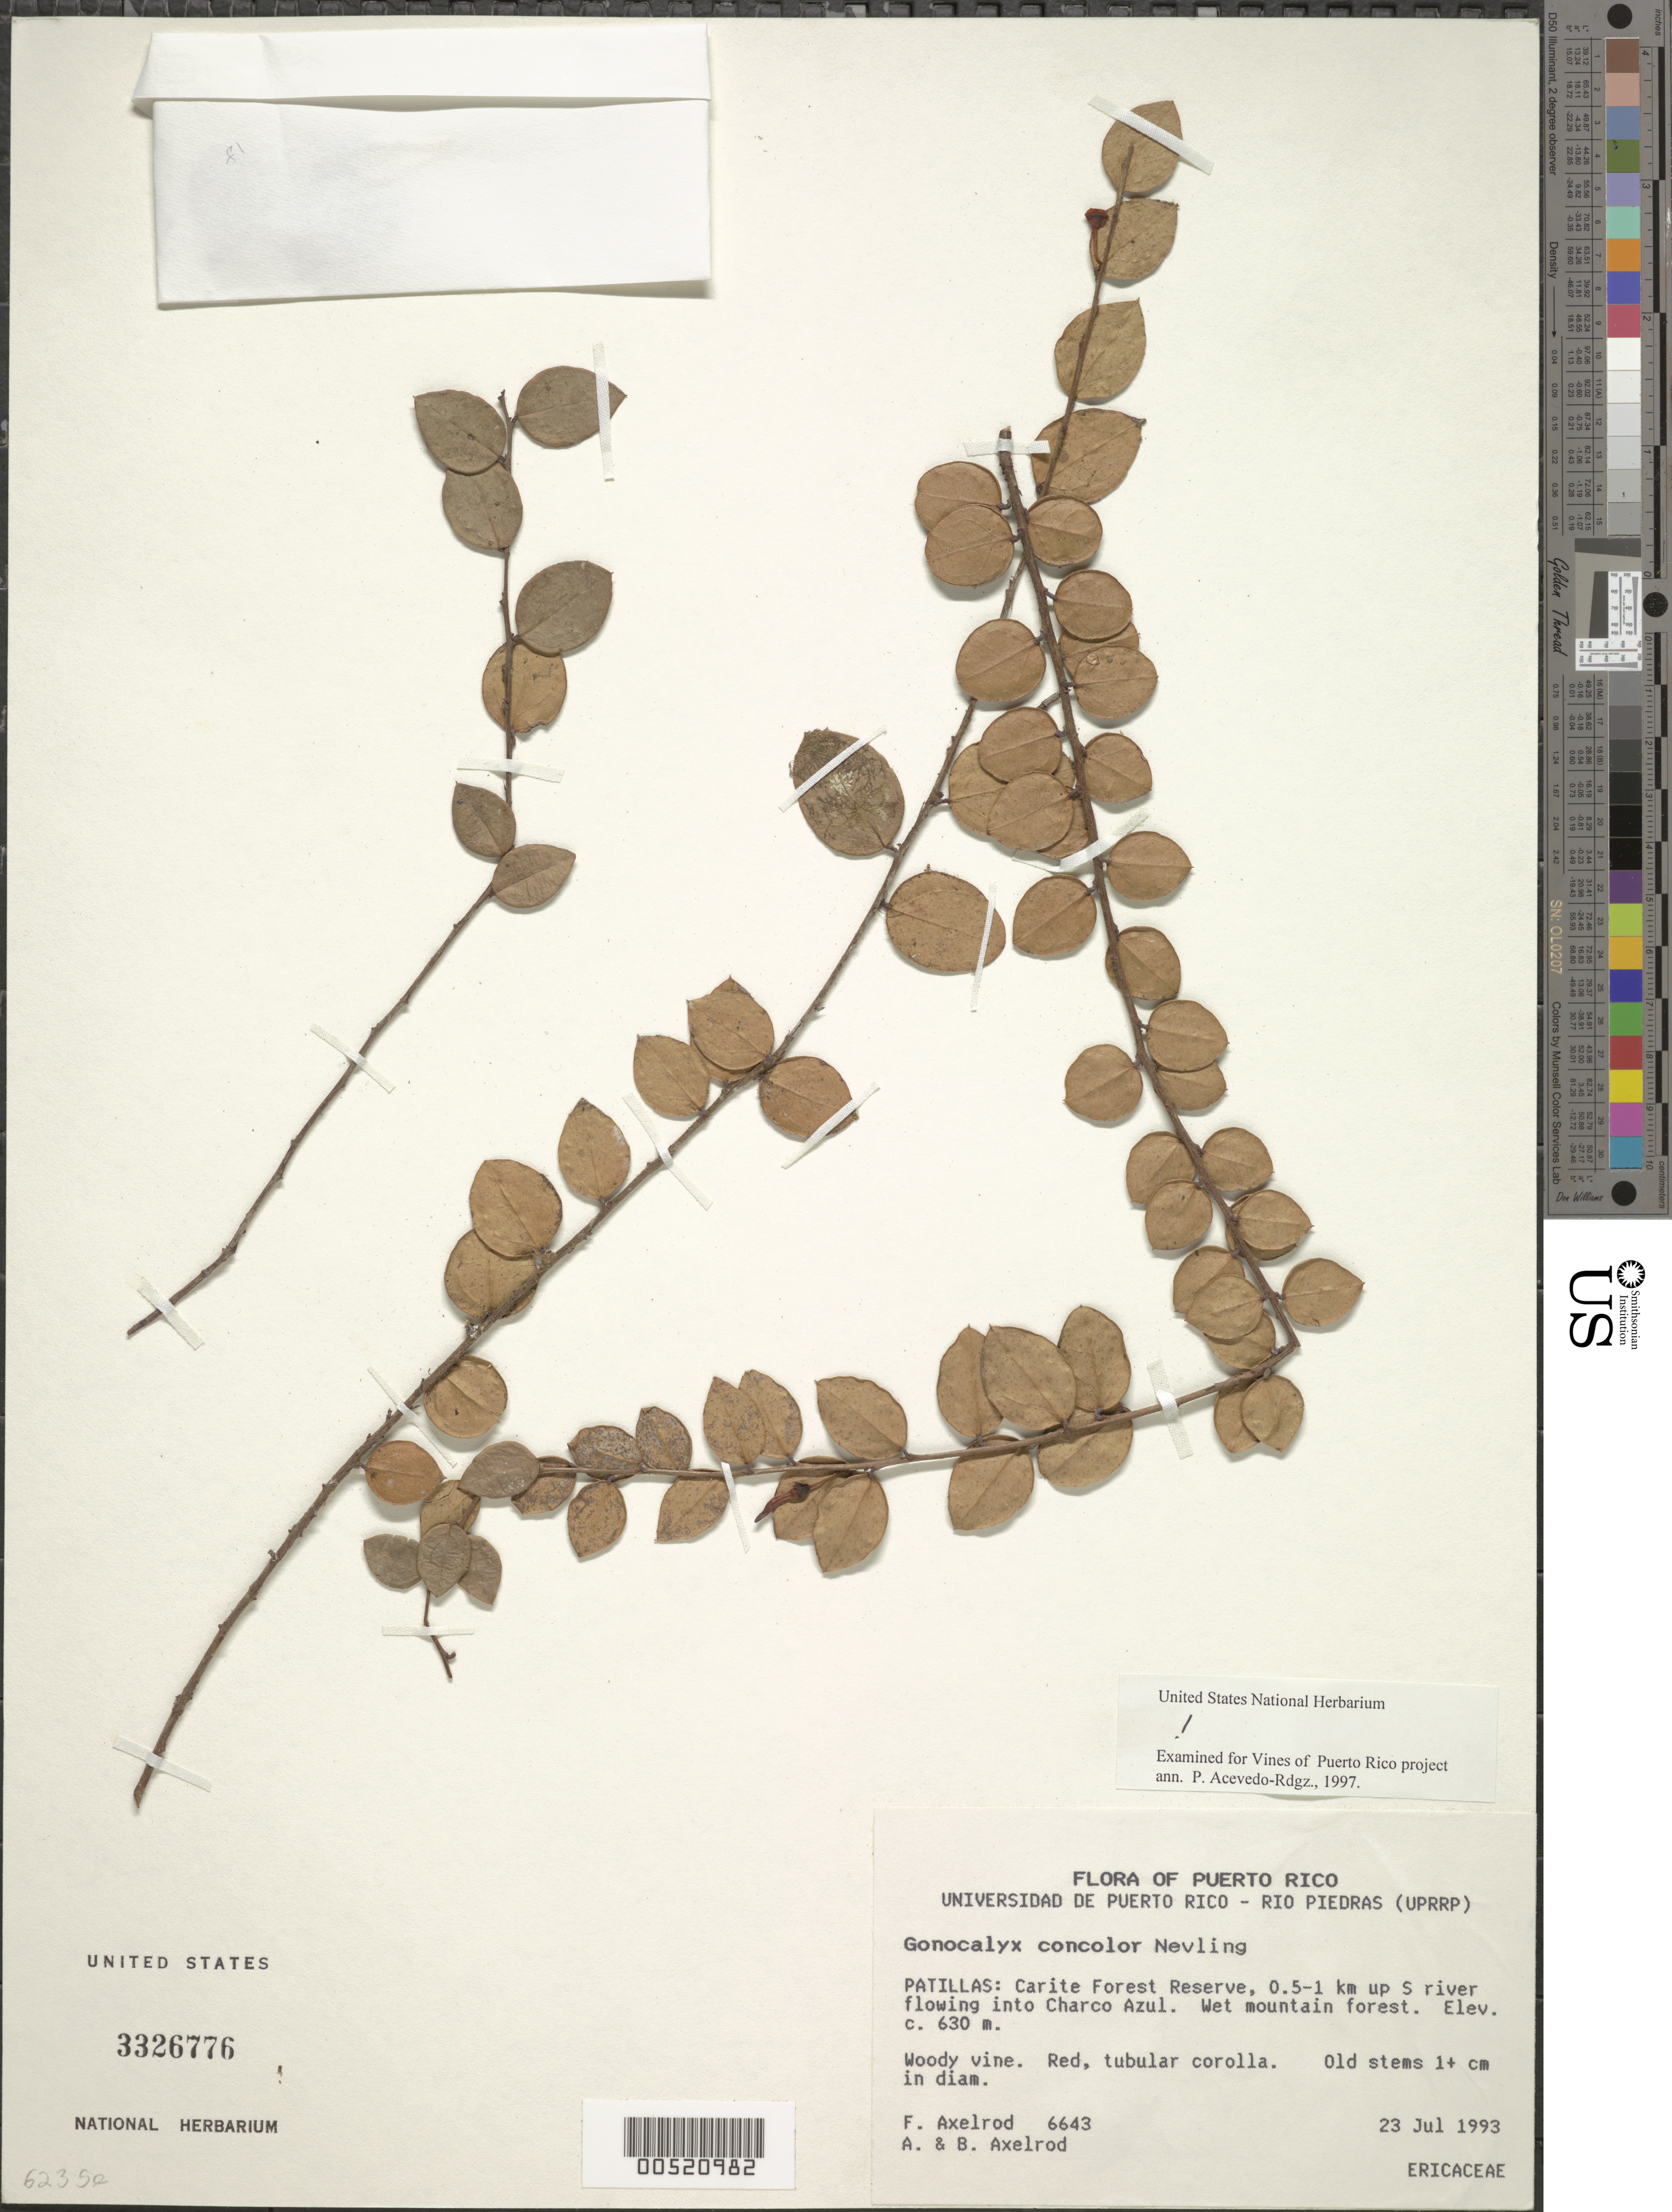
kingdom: Plantae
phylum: Tracheophyta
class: Magnoliopsida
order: Ericales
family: Ericaceae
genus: Gonocalyx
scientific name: Gonocalyx concolor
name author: Nevling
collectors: F. S. Axelrod, A. Axelrod & B. Axelrod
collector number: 6643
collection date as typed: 23 Jul 1993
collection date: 1993-07-23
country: Puerto Rico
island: Greater Antilles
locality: Patillas: Carite Forest Reserve, 0.5-1 km up S river flowing into Charco Azul.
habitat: Wet mountain forest.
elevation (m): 630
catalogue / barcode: US 3326776